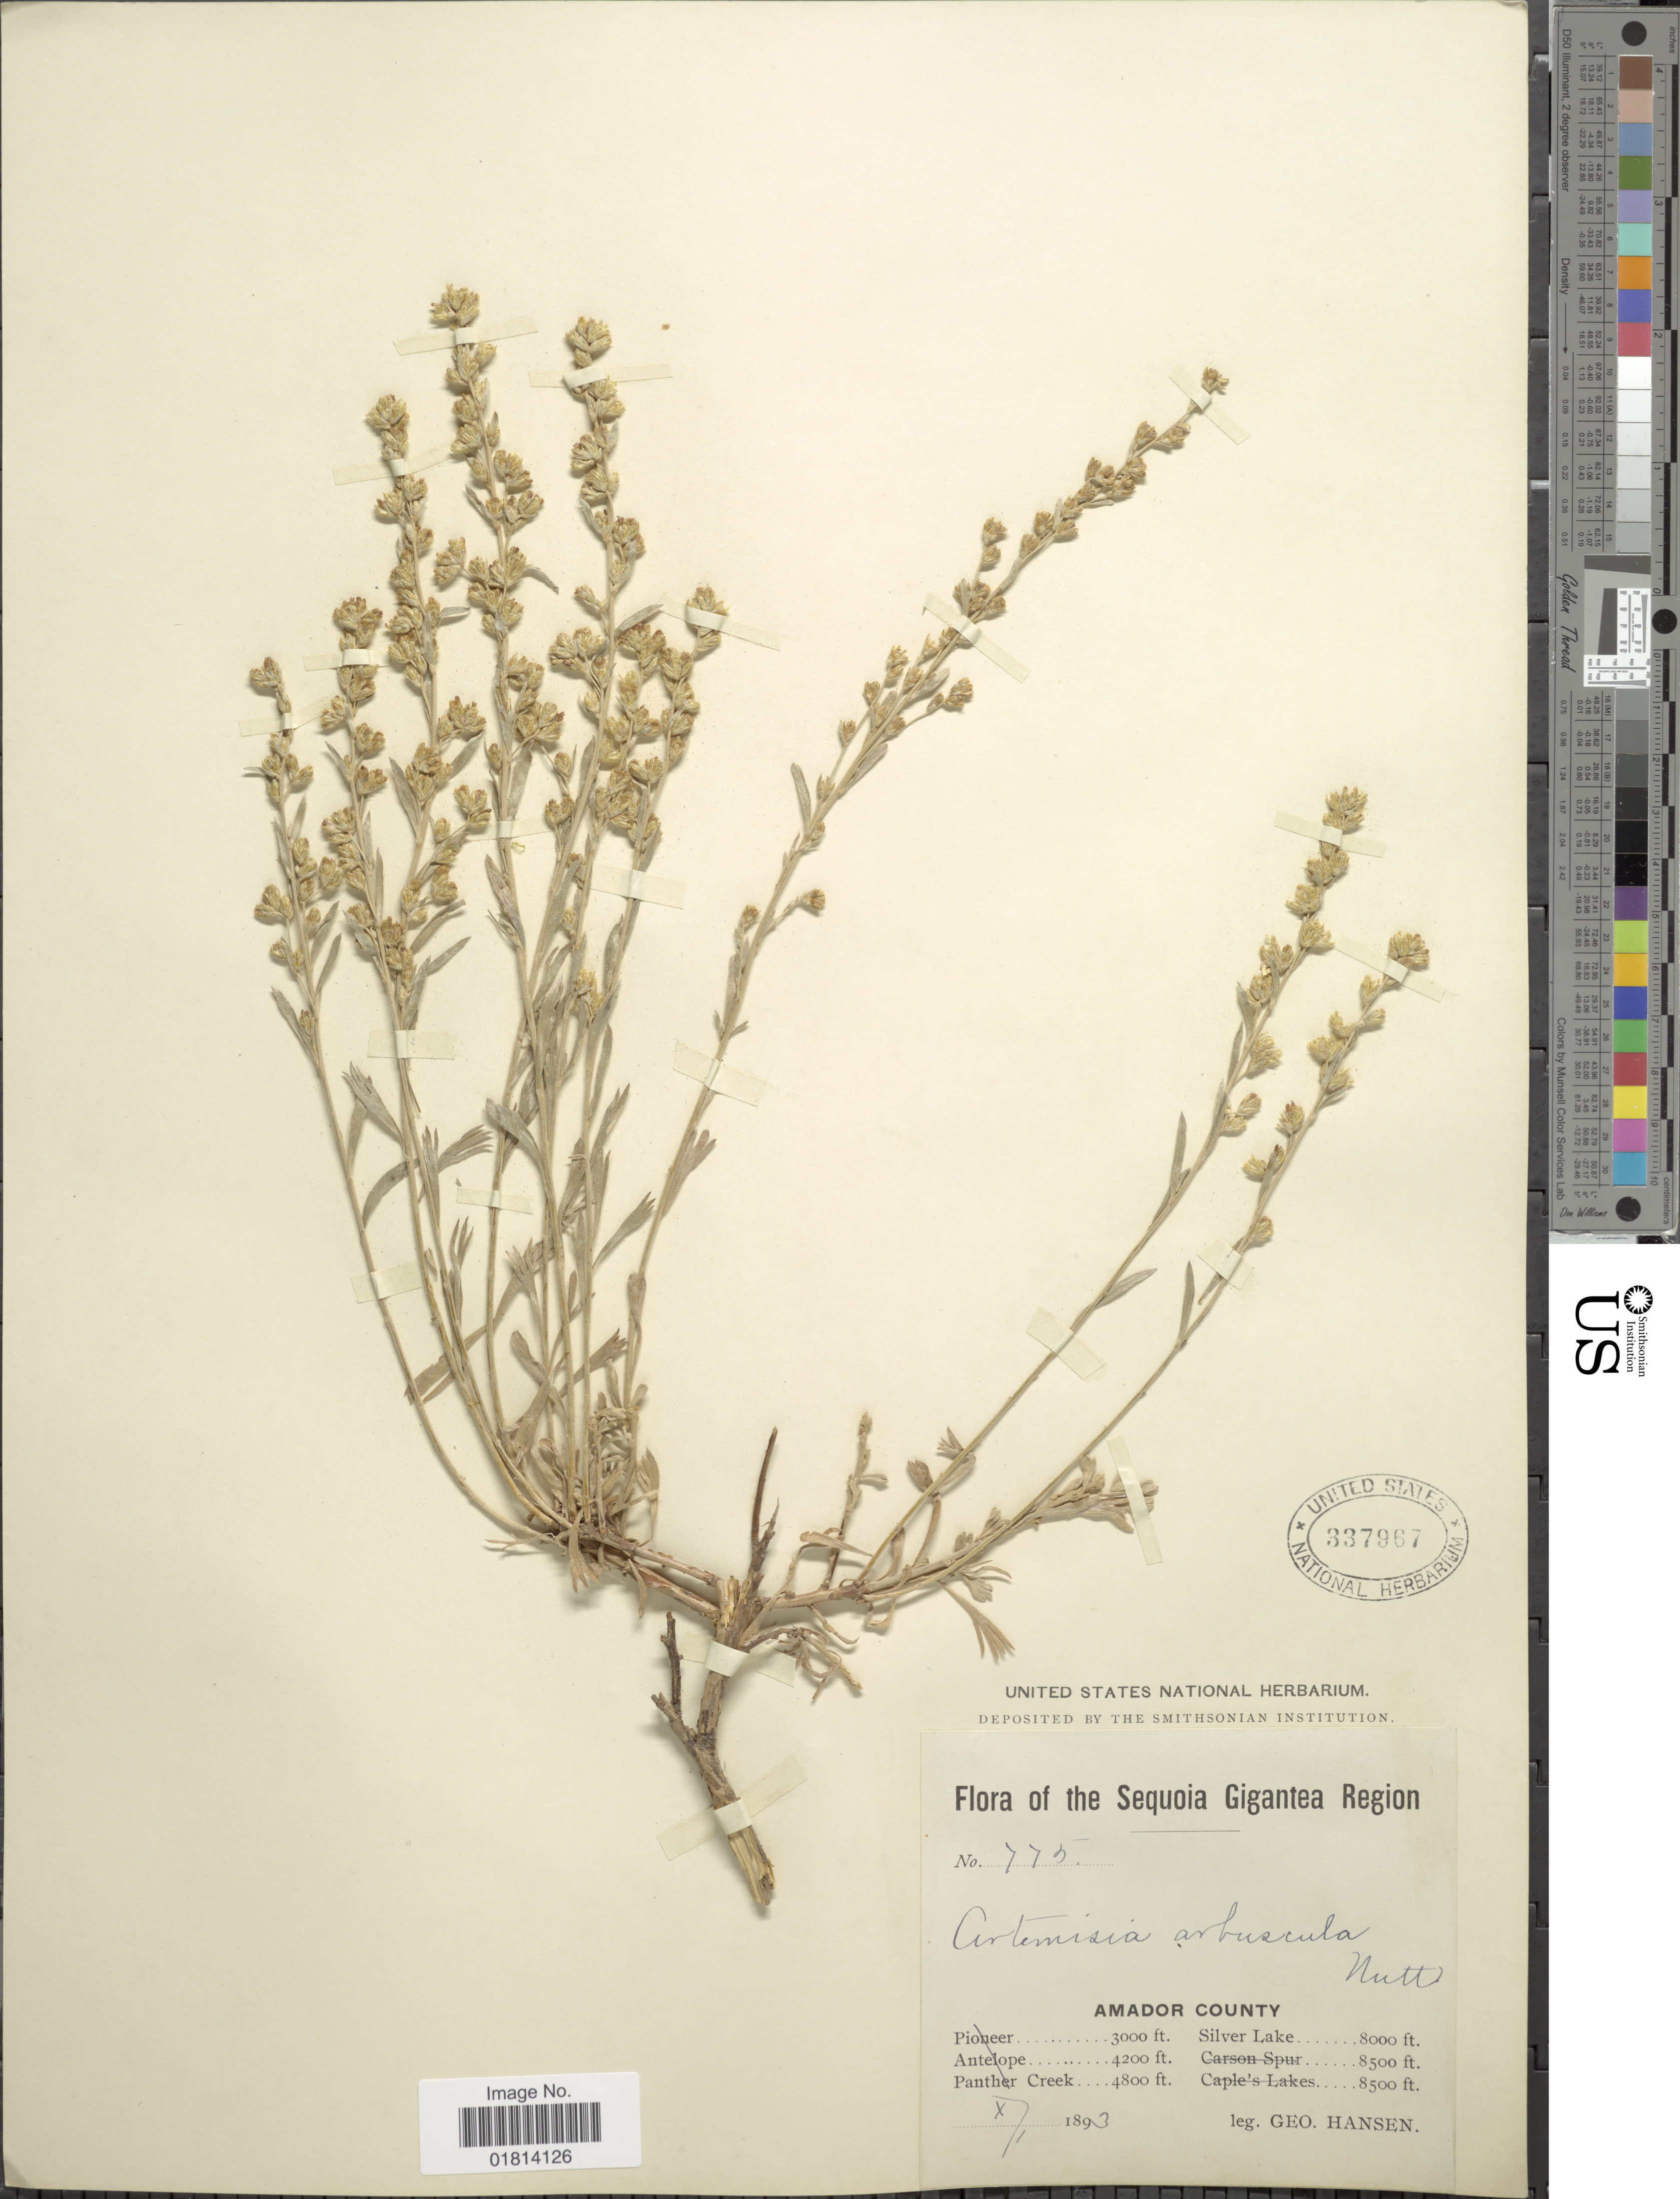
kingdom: Plantae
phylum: Tracheophyta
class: Magnoliopsida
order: Asterales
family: Asteraceae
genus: Artemisia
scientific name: Artemisia arbuscula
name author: Nutt.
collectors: G. Hansen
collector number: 775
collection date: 1893-10-01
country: United States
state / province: California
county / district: Amador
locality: Sequoia Gigantea Region. Amador County. Silver Lake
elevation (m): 2438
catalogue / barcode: US 337967